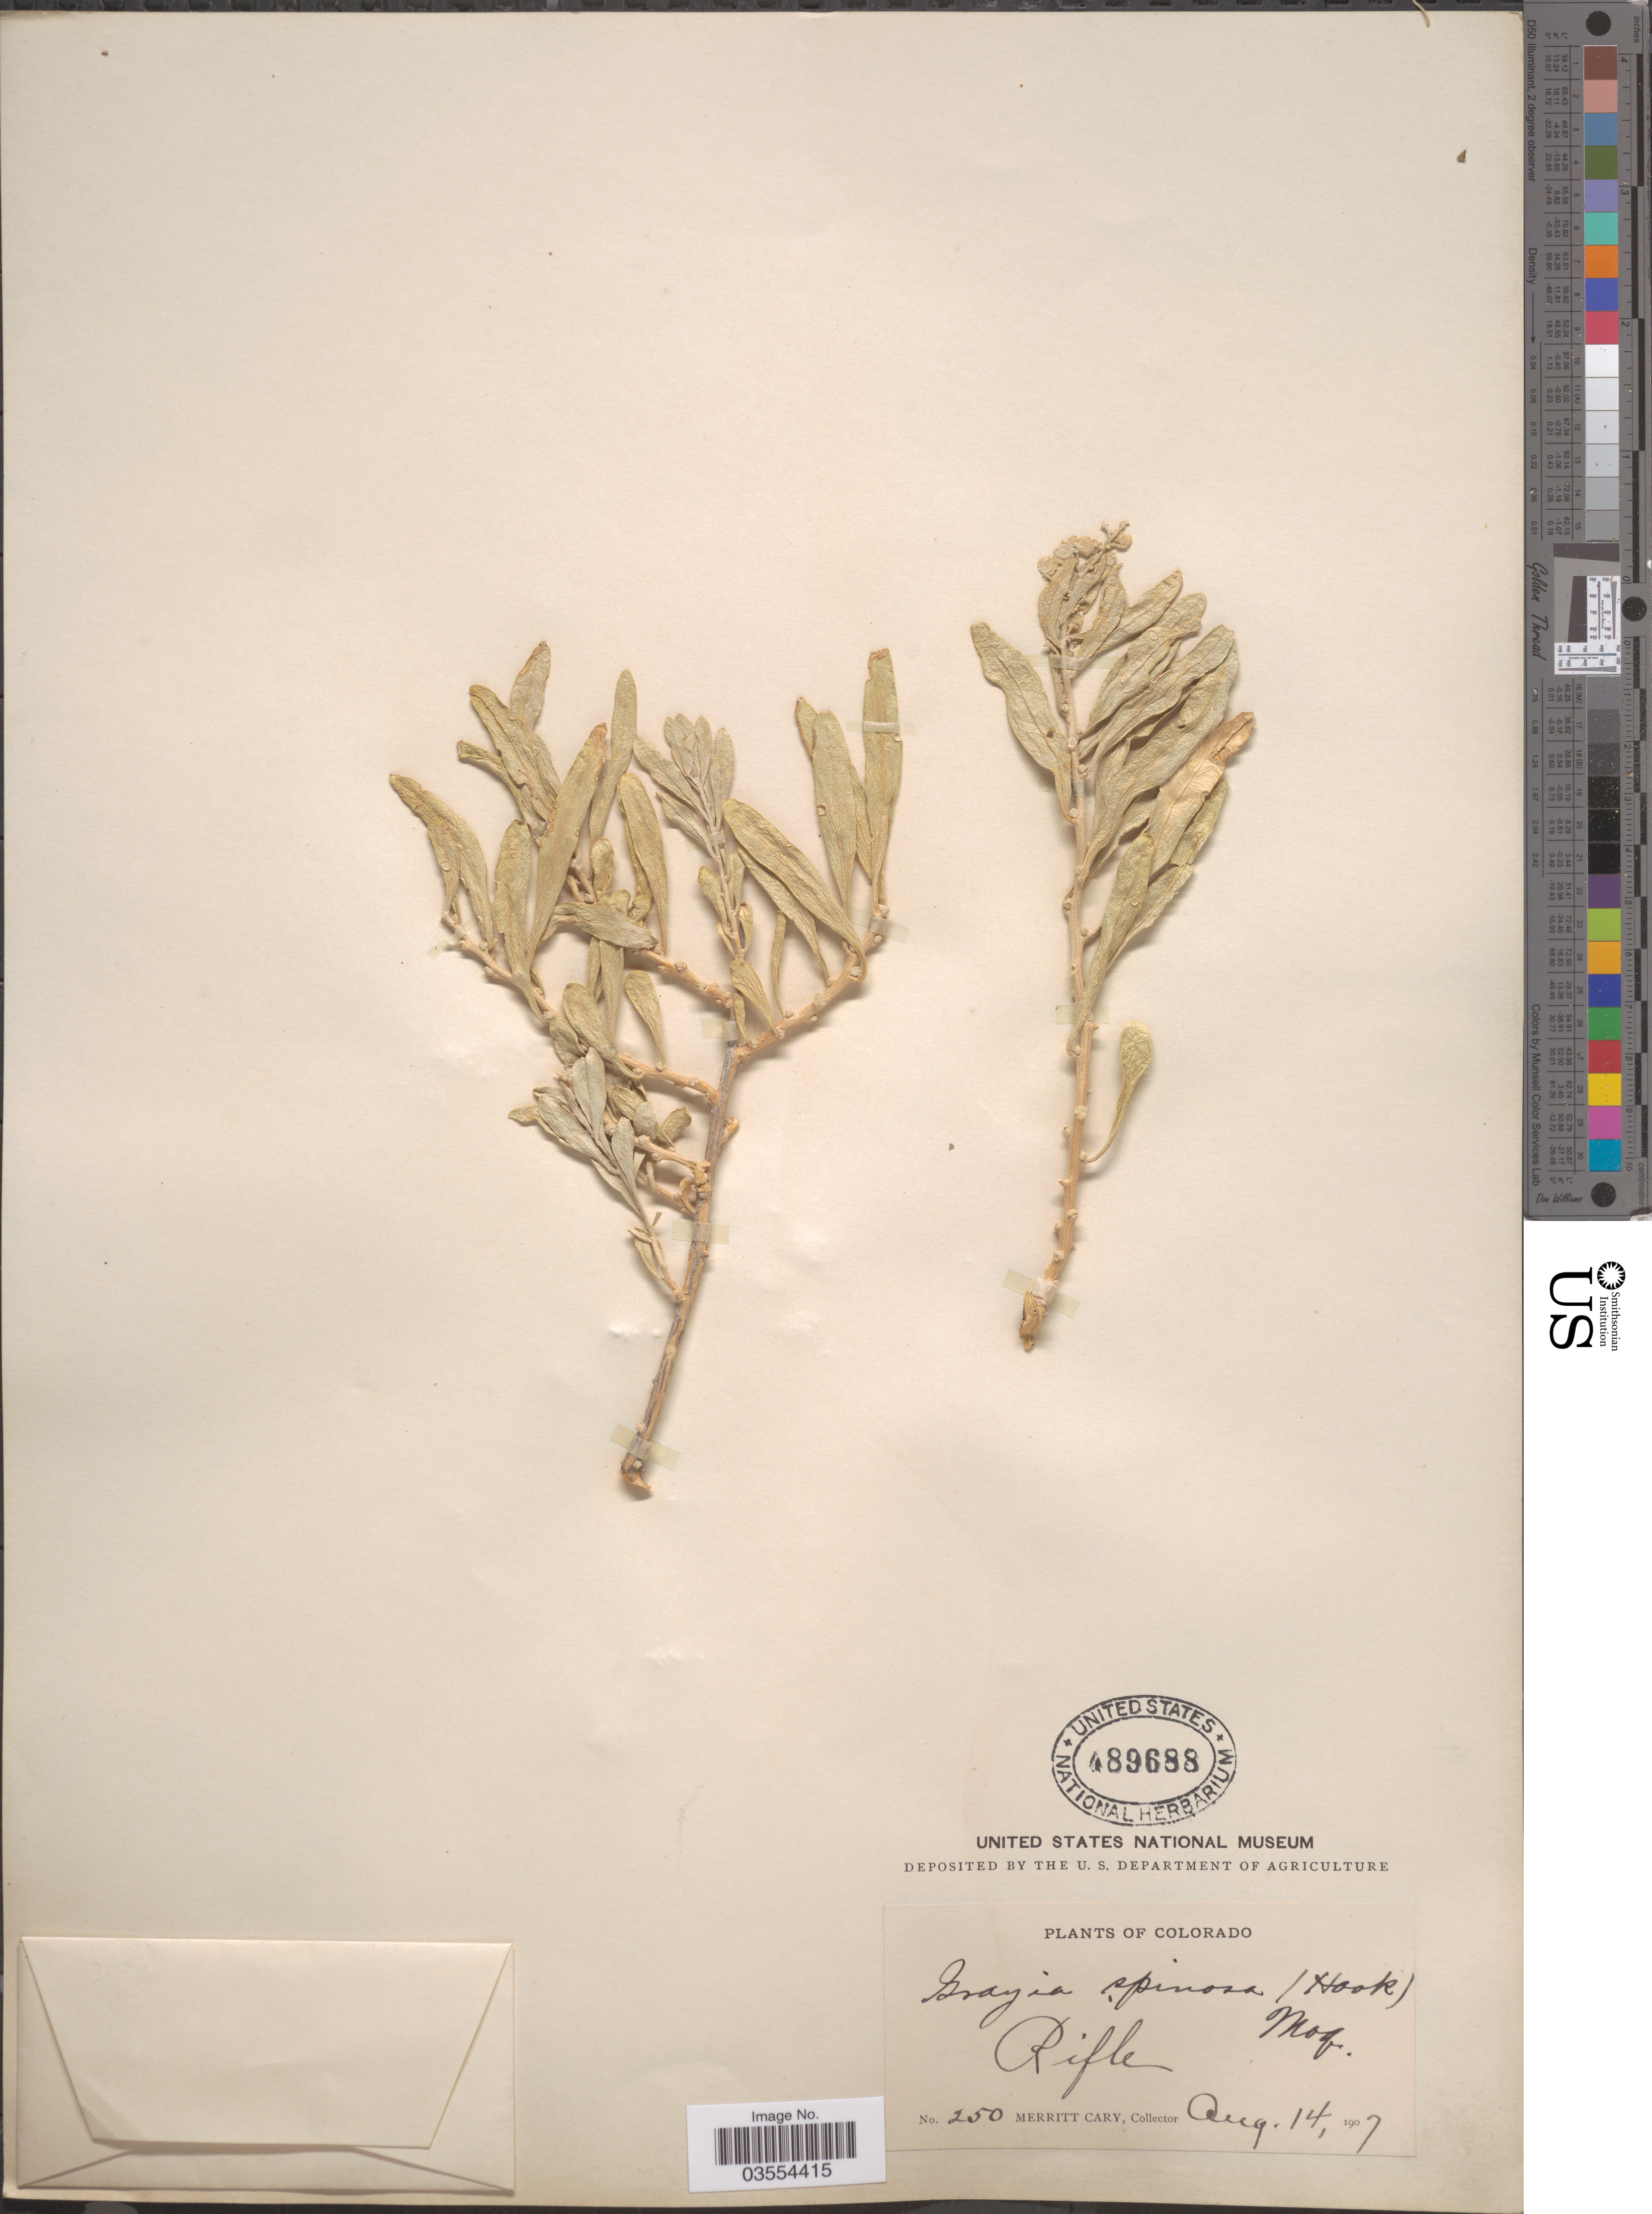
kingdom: Plantae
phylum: Tracheophyta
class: Magnoliopsida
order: Caryophyllales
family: Amaranthaceae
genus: Grayia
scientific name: Grayia brandegeei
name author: A. Gray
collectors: M. Cary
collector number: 250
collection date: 1907-08-14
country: United States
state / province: Colorado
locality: Rifle.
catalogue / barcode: US 489688